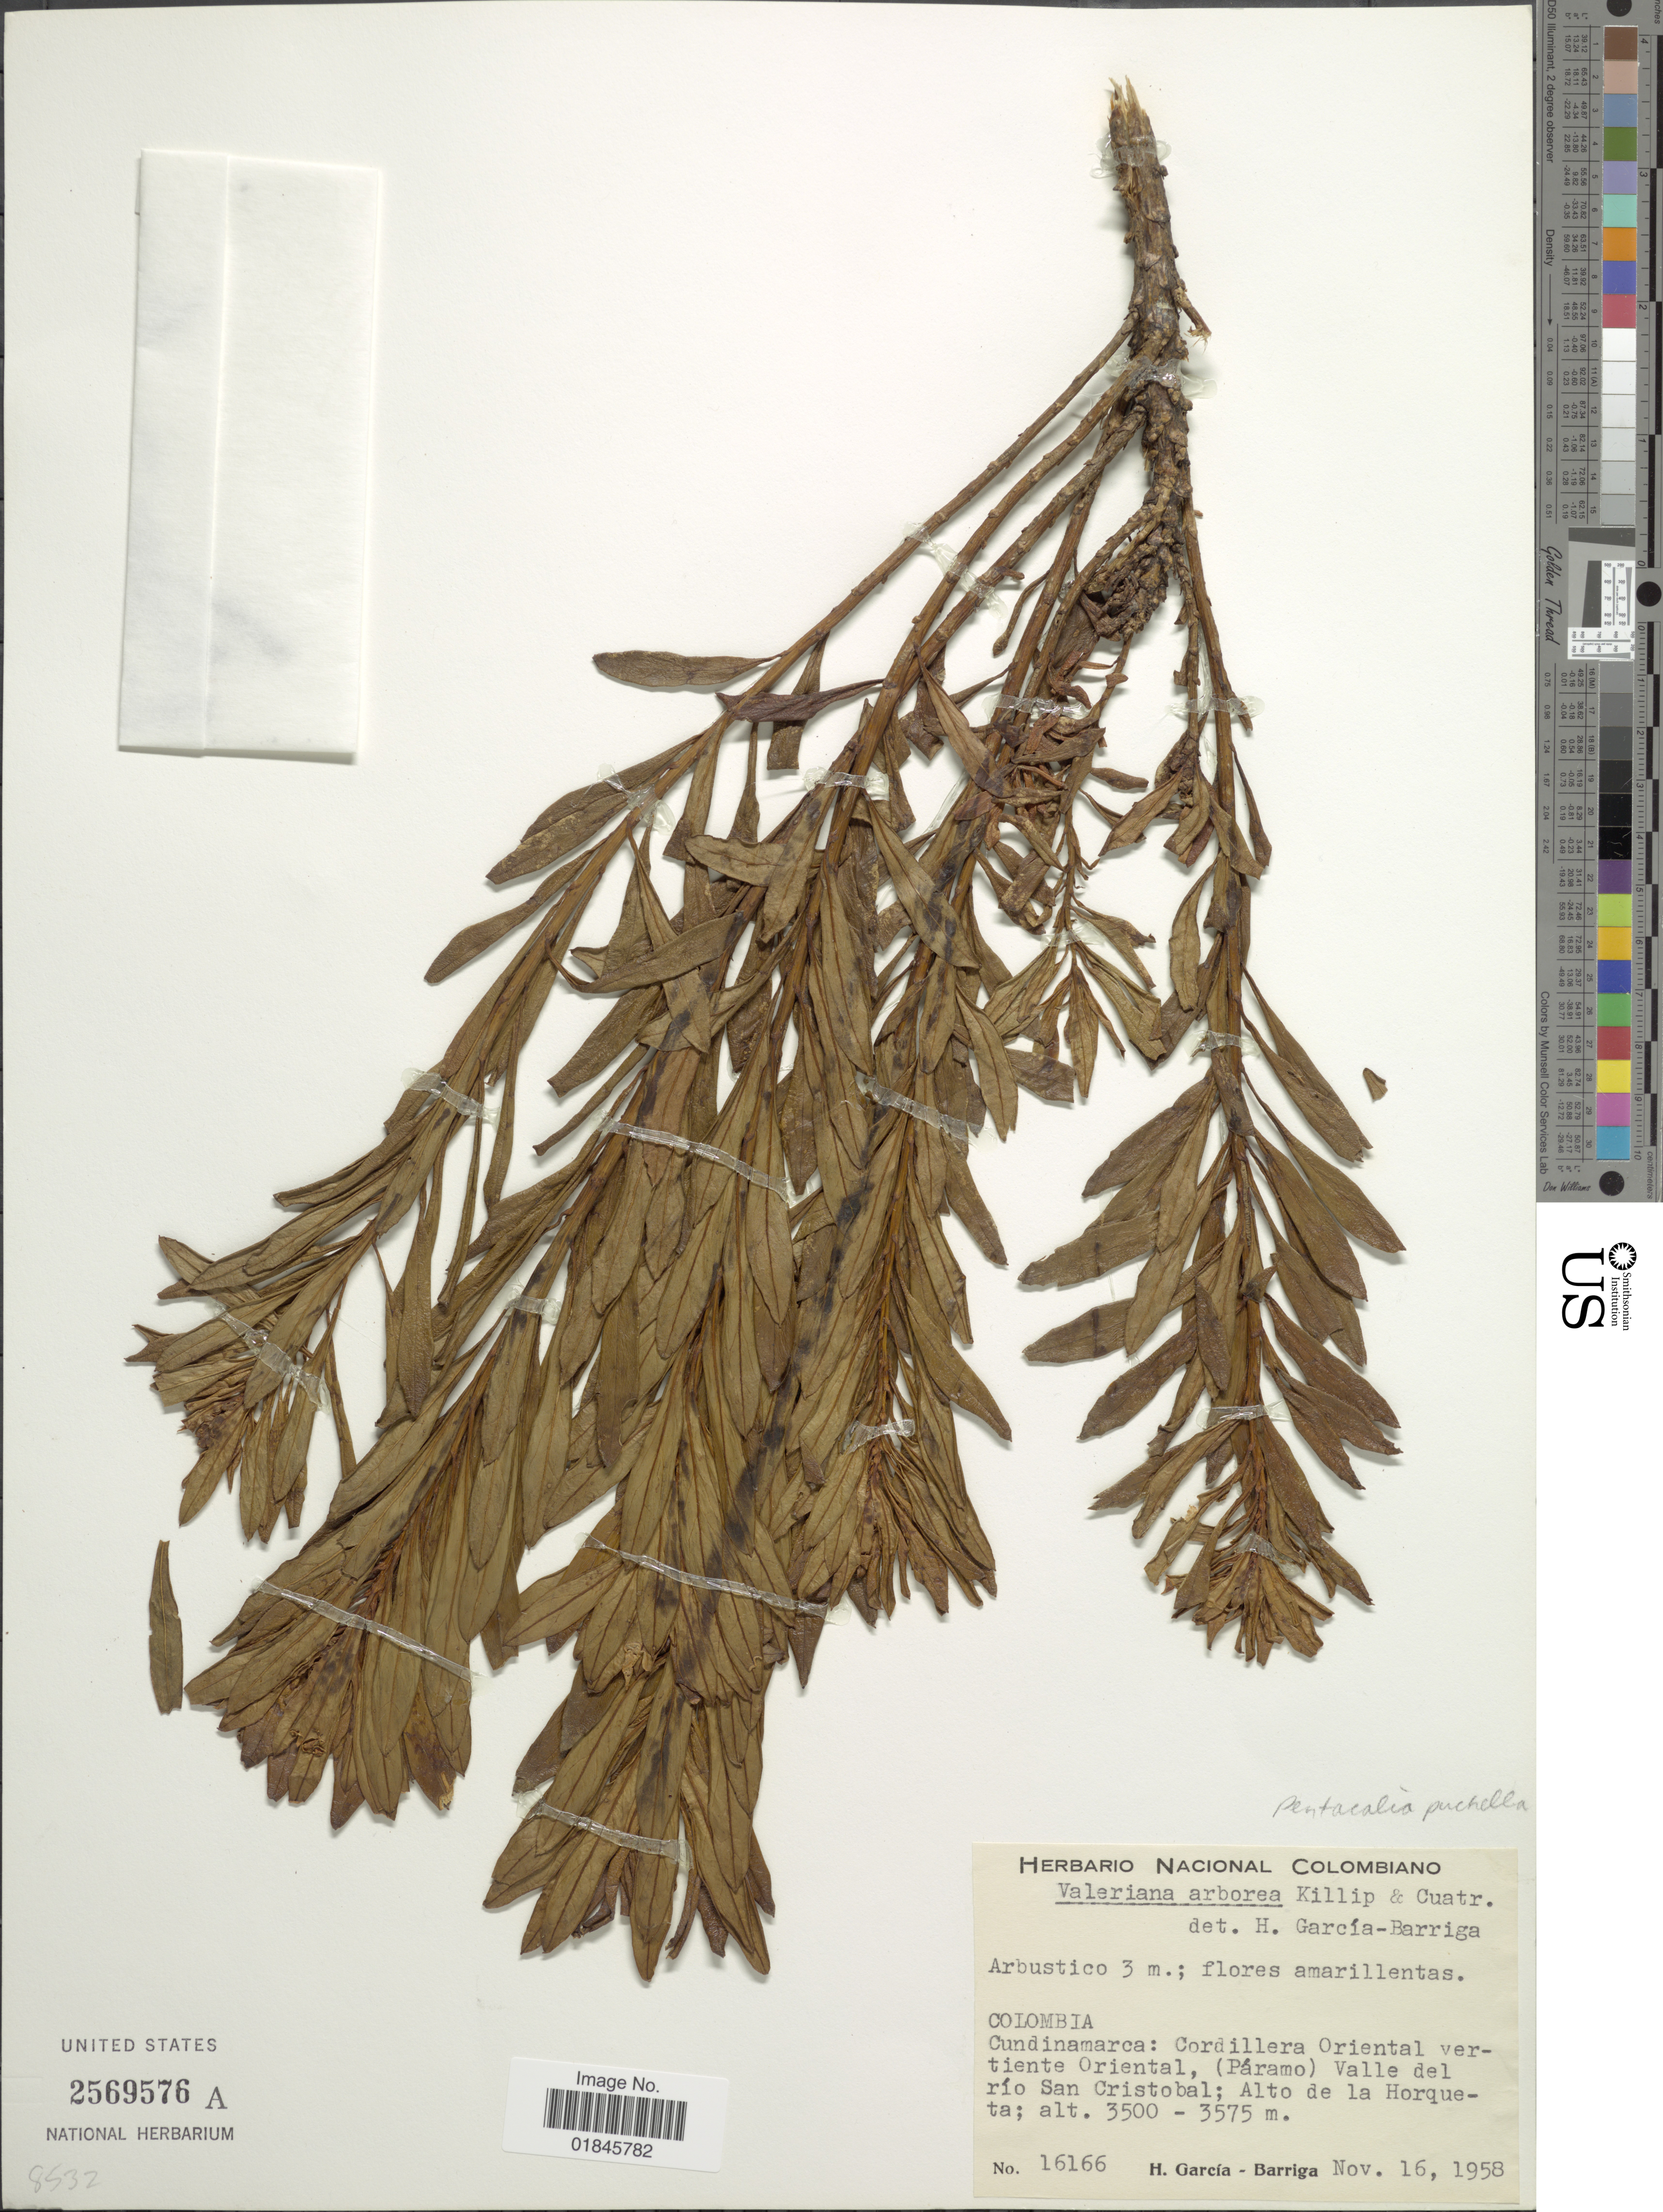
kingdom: Plantae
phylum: Tracheophyta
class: Magnoliopsida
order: Asterales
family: Asteraceae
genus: Pentacalia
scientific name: Pentacalia pulchella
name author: (Kunth) Cuatrec.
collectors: H. García Barriga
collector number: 16166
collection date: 1958-11-16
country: Colombia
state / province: Cundinamarca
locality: Cundinamarca: Cordillera Oriental vertiente Oriental, (Páramo) Valle del río San Cristobal; Alto de la Horqueta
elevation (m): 3500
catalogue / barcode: US 2569576A